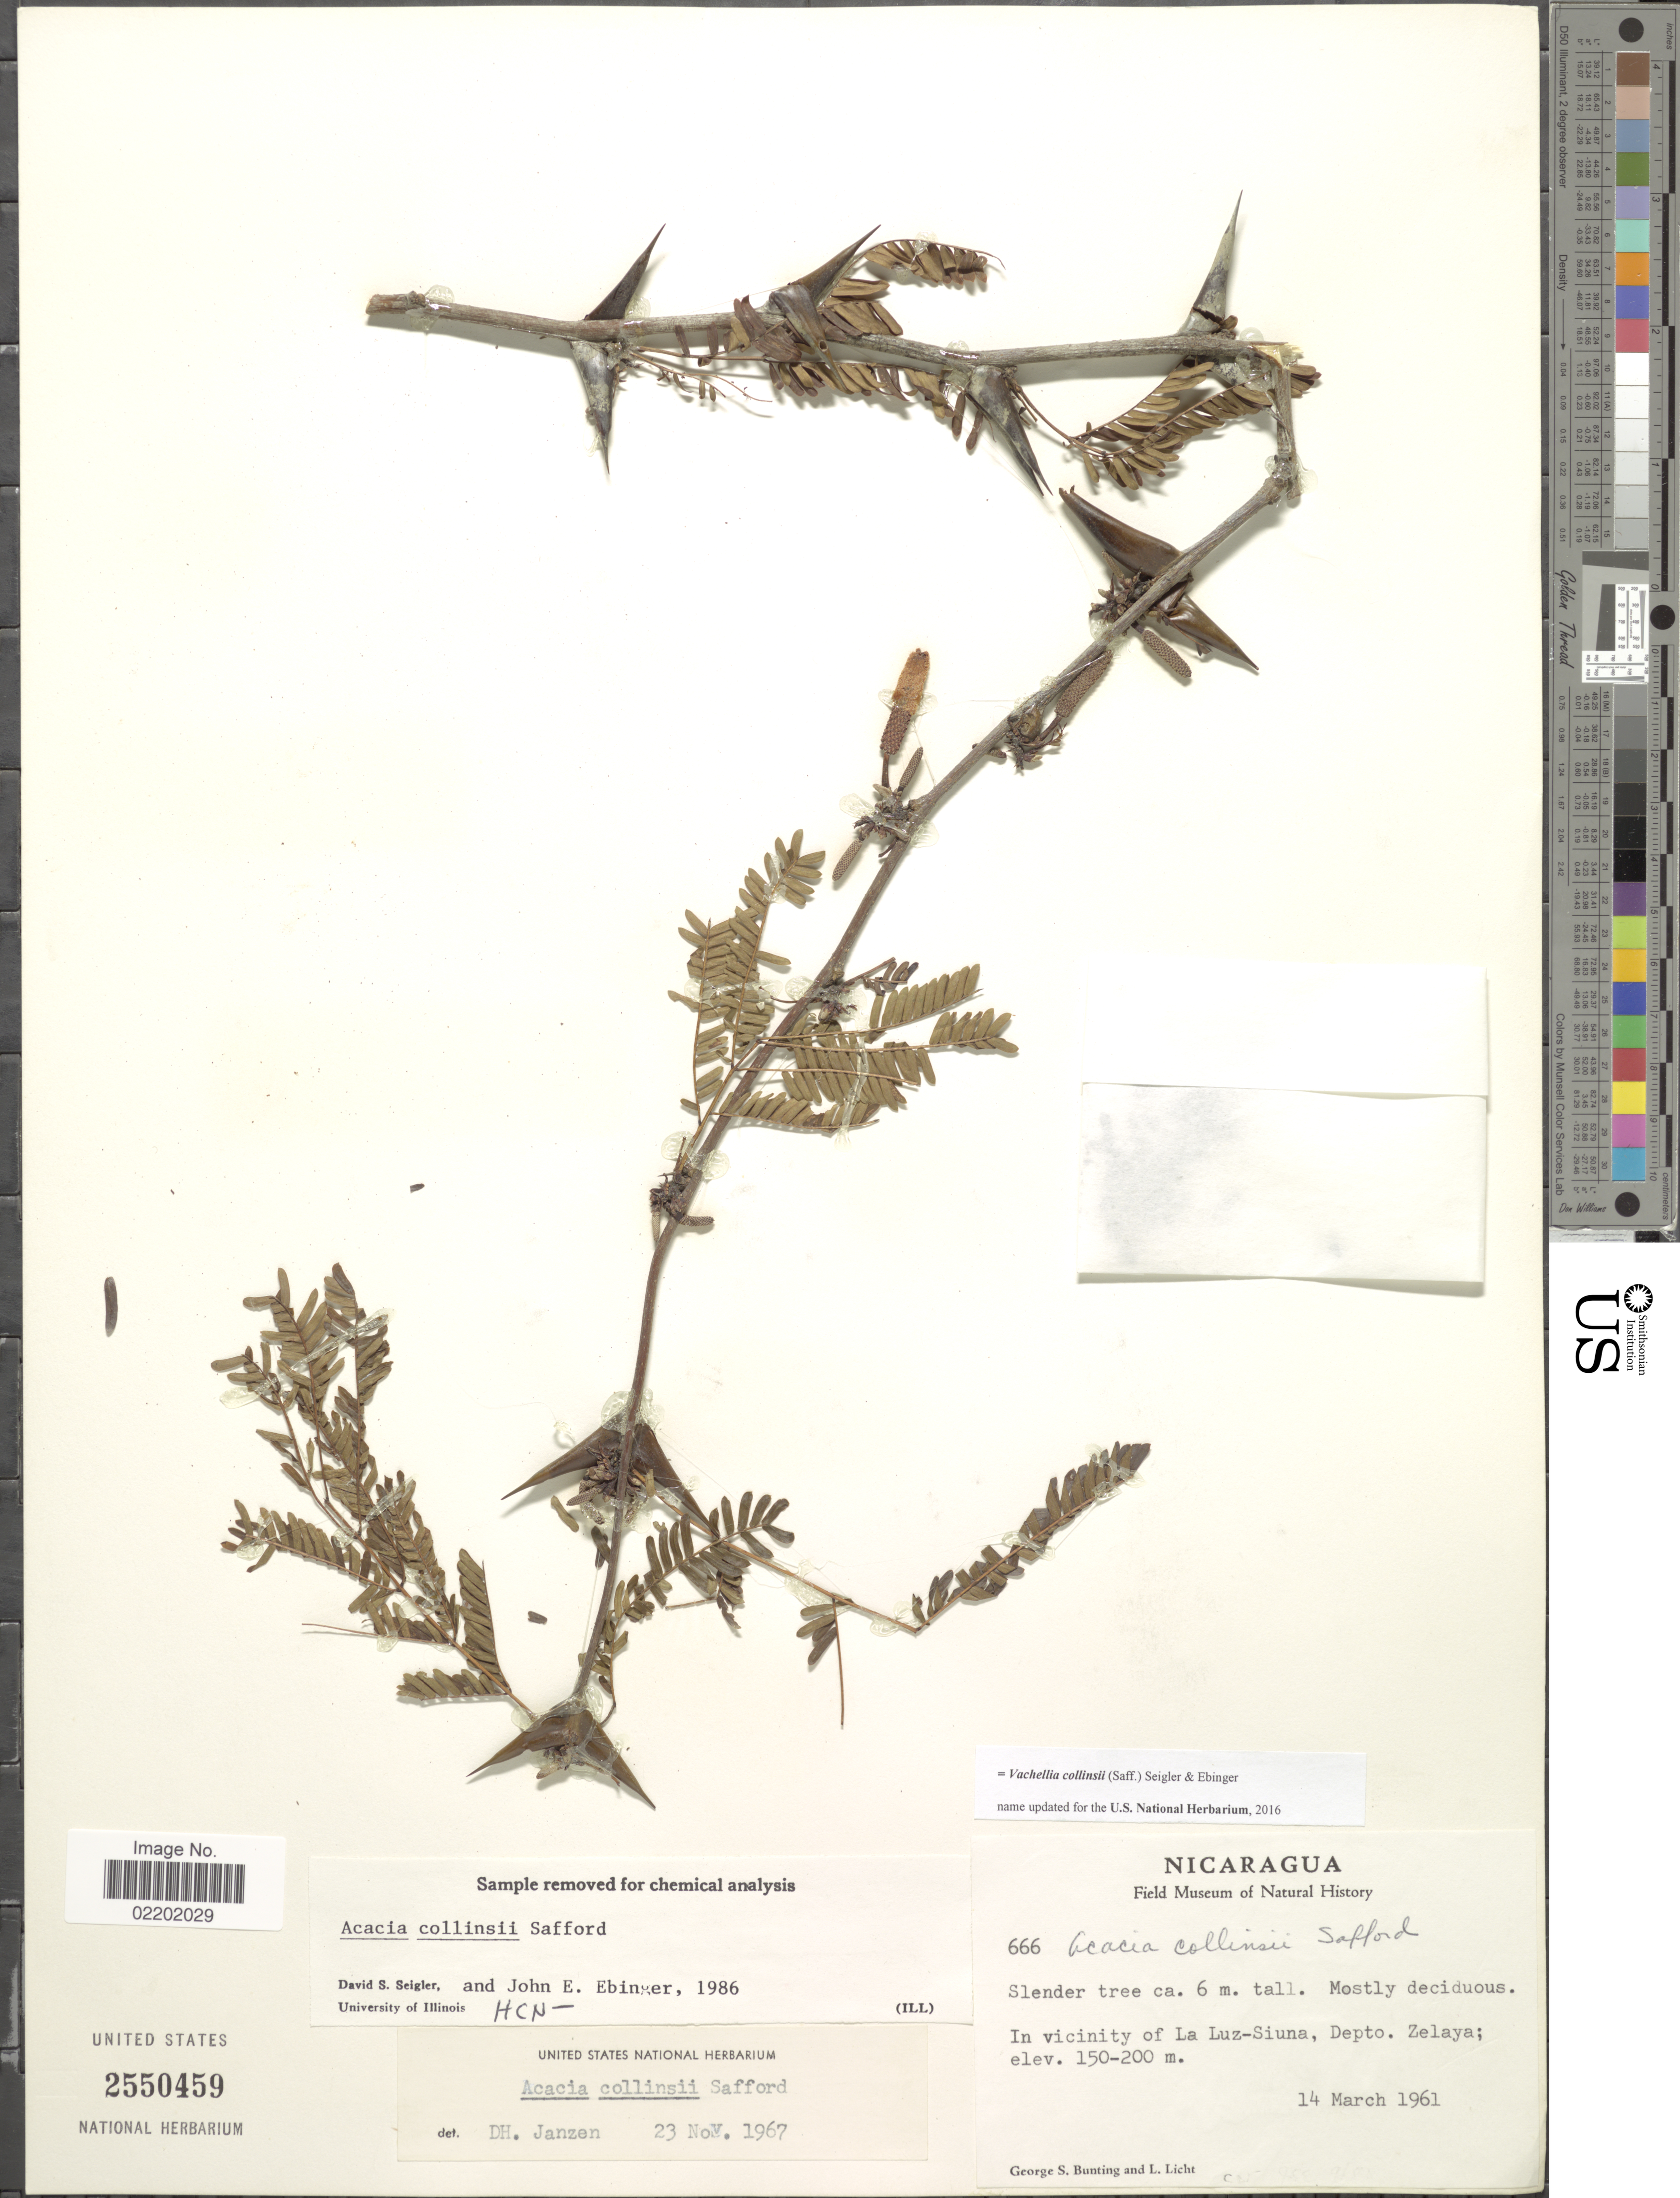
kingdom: Plantae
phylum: Tracheophyta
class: Magnoliopsida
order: Fabales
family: Fabaceae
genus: Vachellia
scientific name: Vachellia collinsii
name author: (Saff.) Seigler & Ebinger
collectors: G. S. Bunting & L. Licht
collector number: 666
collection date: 1961-03-14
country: Nicaragua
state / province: Atlantico Norte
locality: Vicinity of La Luz-Siuna, Depto. Zelaya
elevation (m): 150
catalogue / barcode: US 2550459